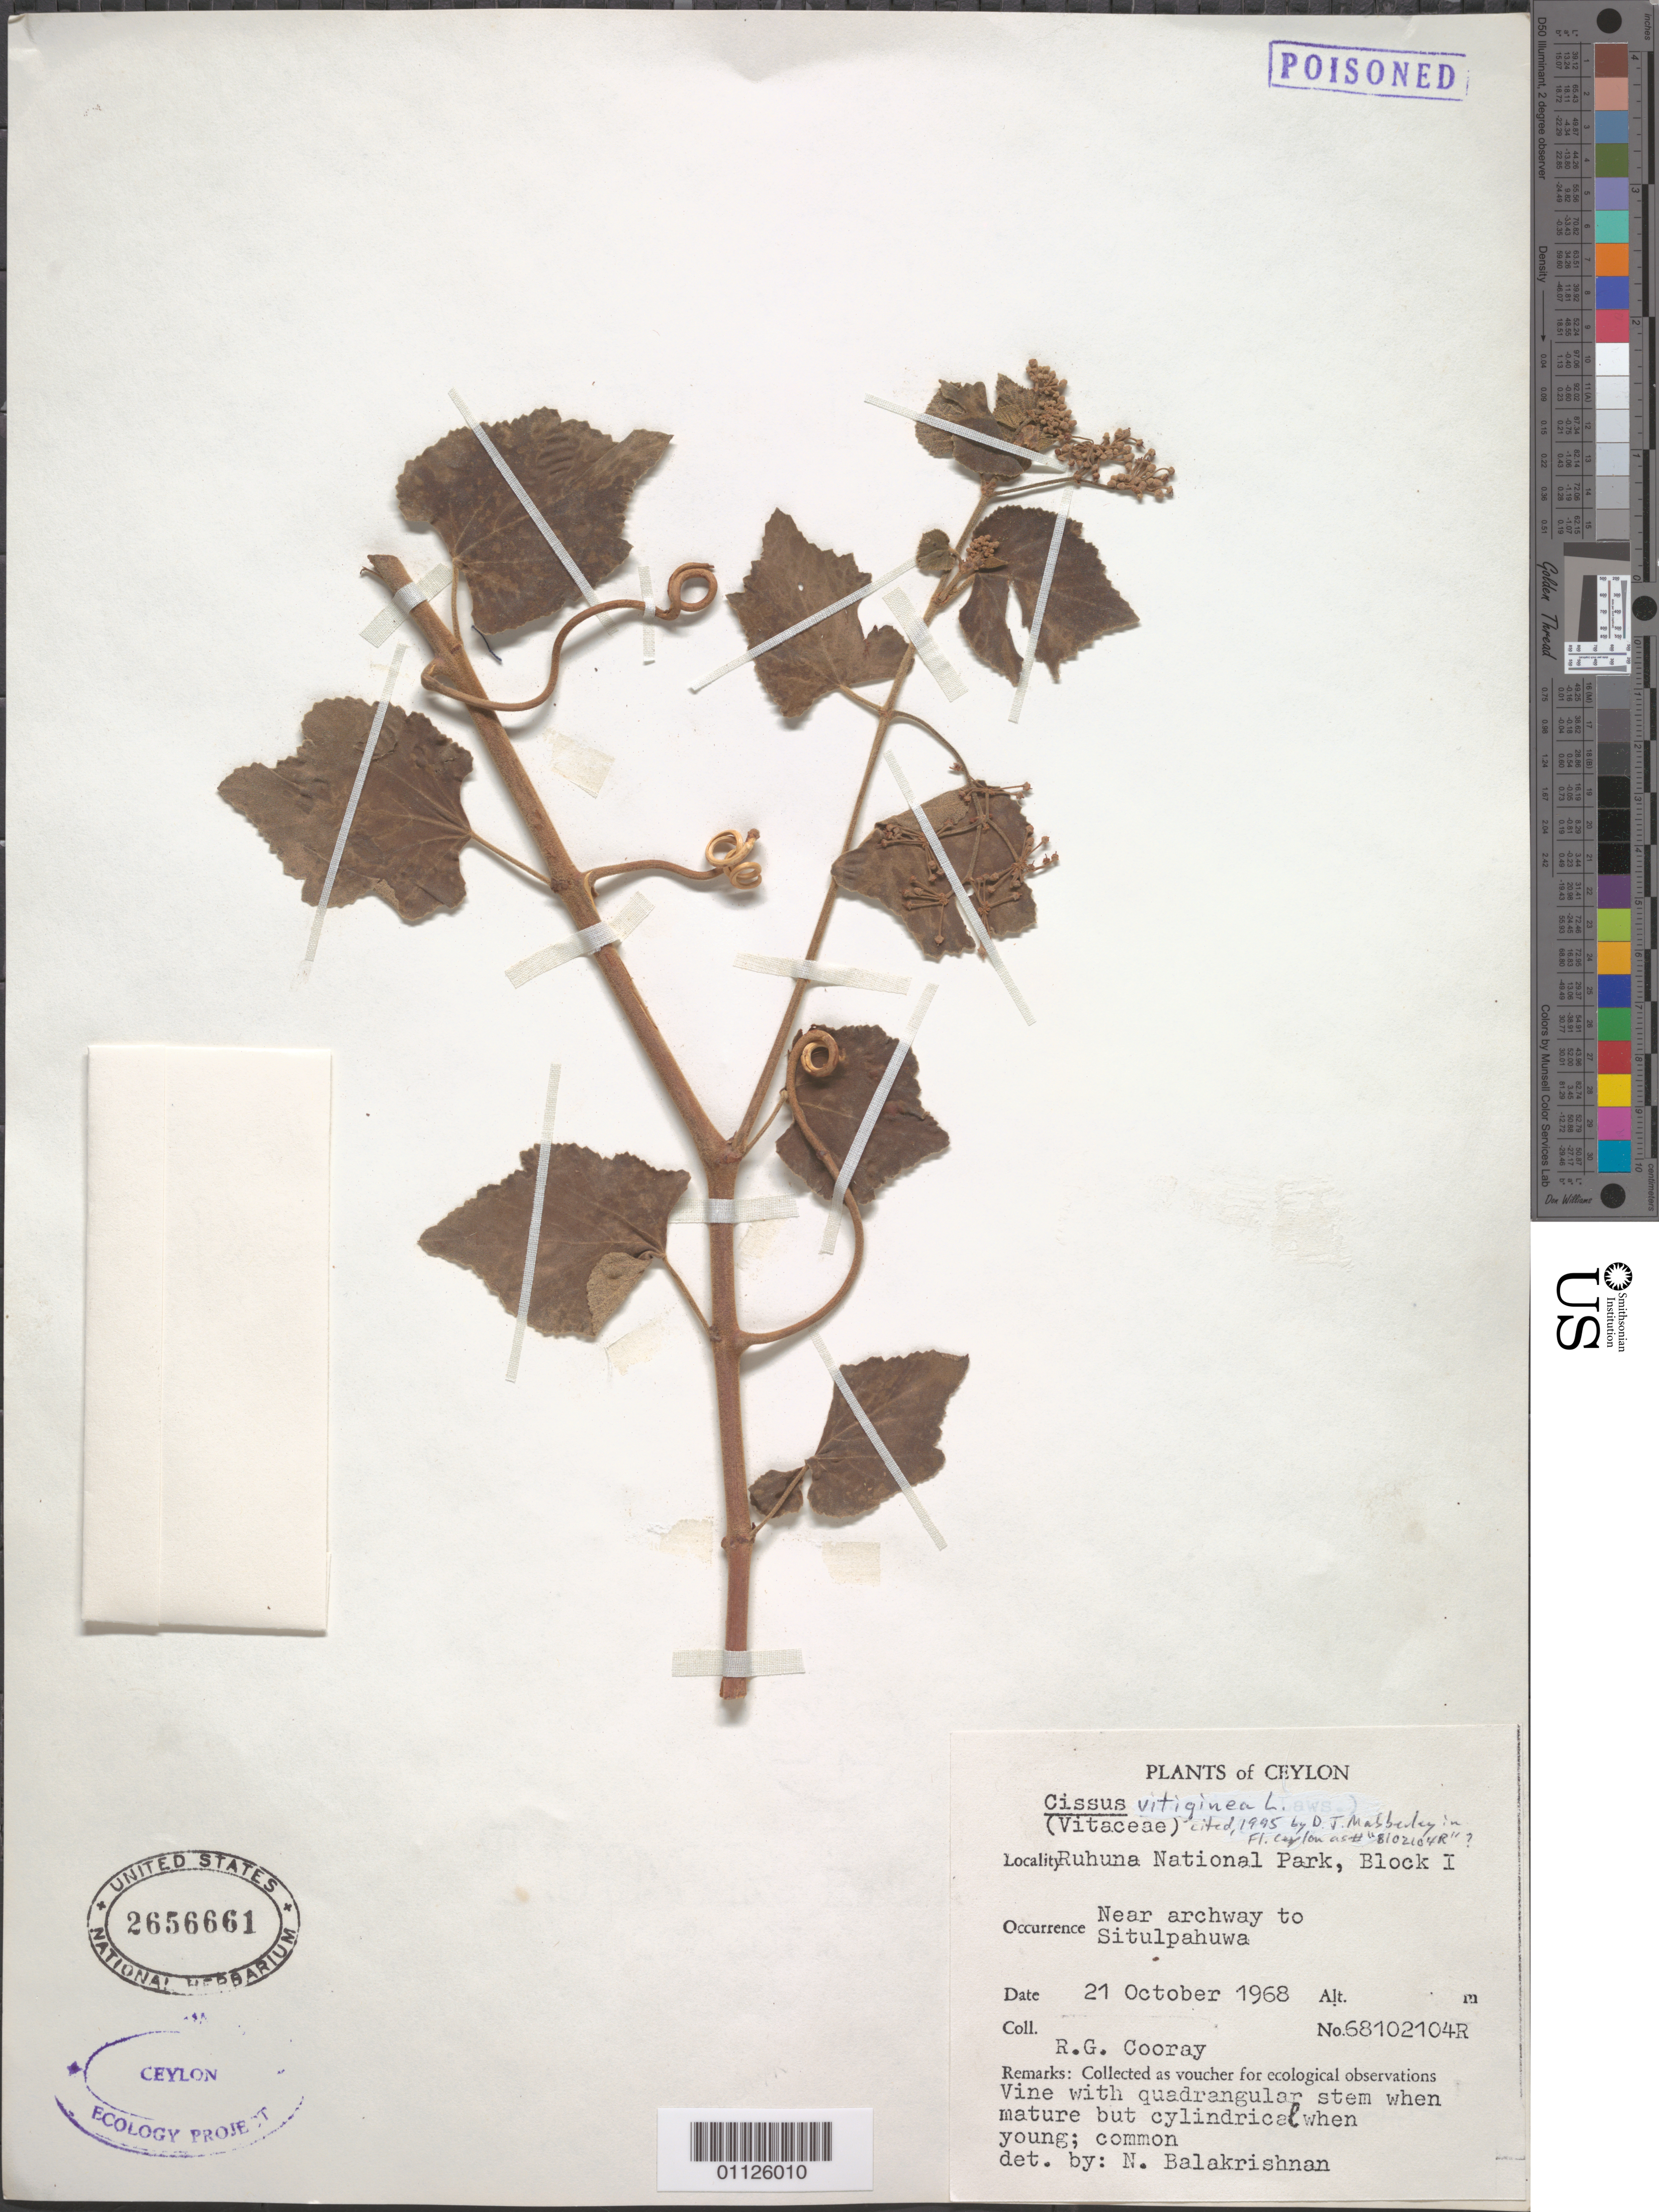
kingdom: Plantae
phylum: Tracheophyta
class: Magnoliopsida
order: Vitales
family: Vitaceae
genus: Cissus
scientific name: Cissus vitiginea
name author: L.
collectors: R. Cooray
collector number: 68102104R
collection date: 1968-10-21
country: Sri Lanka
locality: Ruhuna National Park, Block 1, near archway to Situlpahuwa.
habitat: Vine with quadrangular stem when mature but cylindrical when young; common.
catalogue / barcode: US 2656661